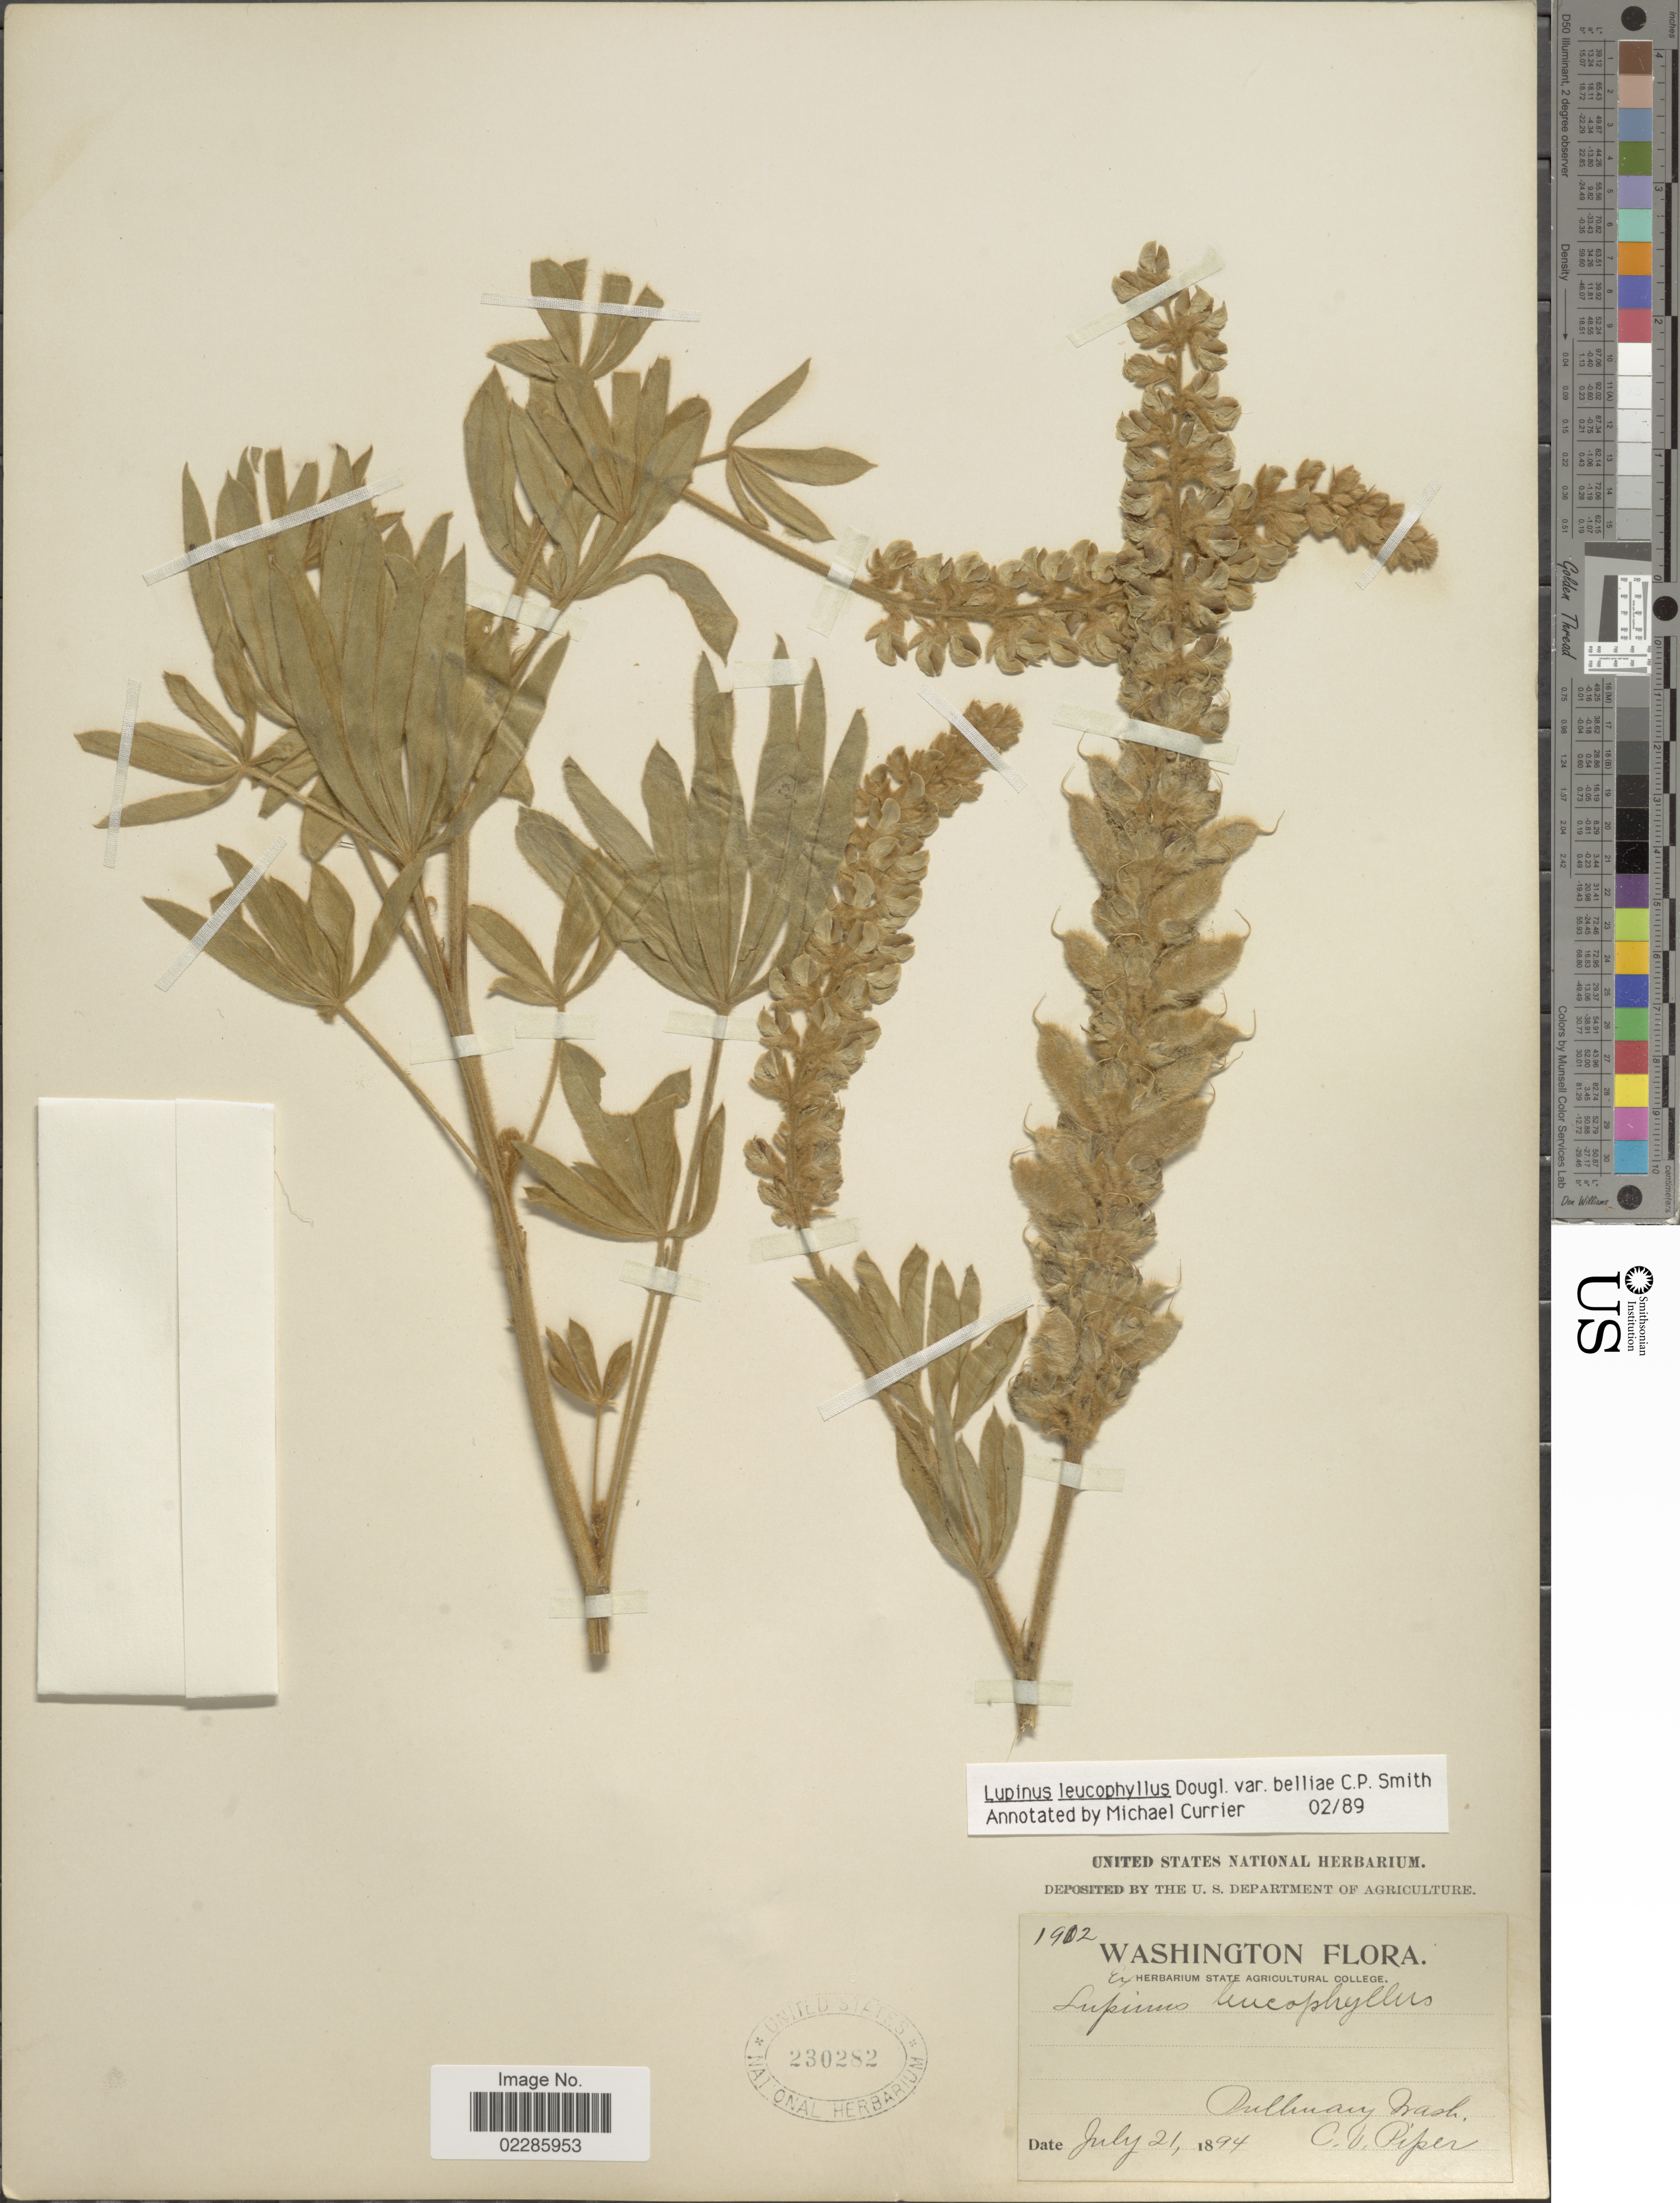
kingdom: Plantae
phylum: Tracheophyta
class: Magnoliopsida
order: Fabales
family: Fabaceae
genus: Lupinus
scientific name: Lupinus leucophyllus var. belliae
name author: C.P. Sm.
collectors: C. V. Piper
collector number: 1902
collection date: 1894-07-21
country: United States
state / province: Washington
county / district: Whitman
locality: Pullman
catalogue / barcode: US 230282